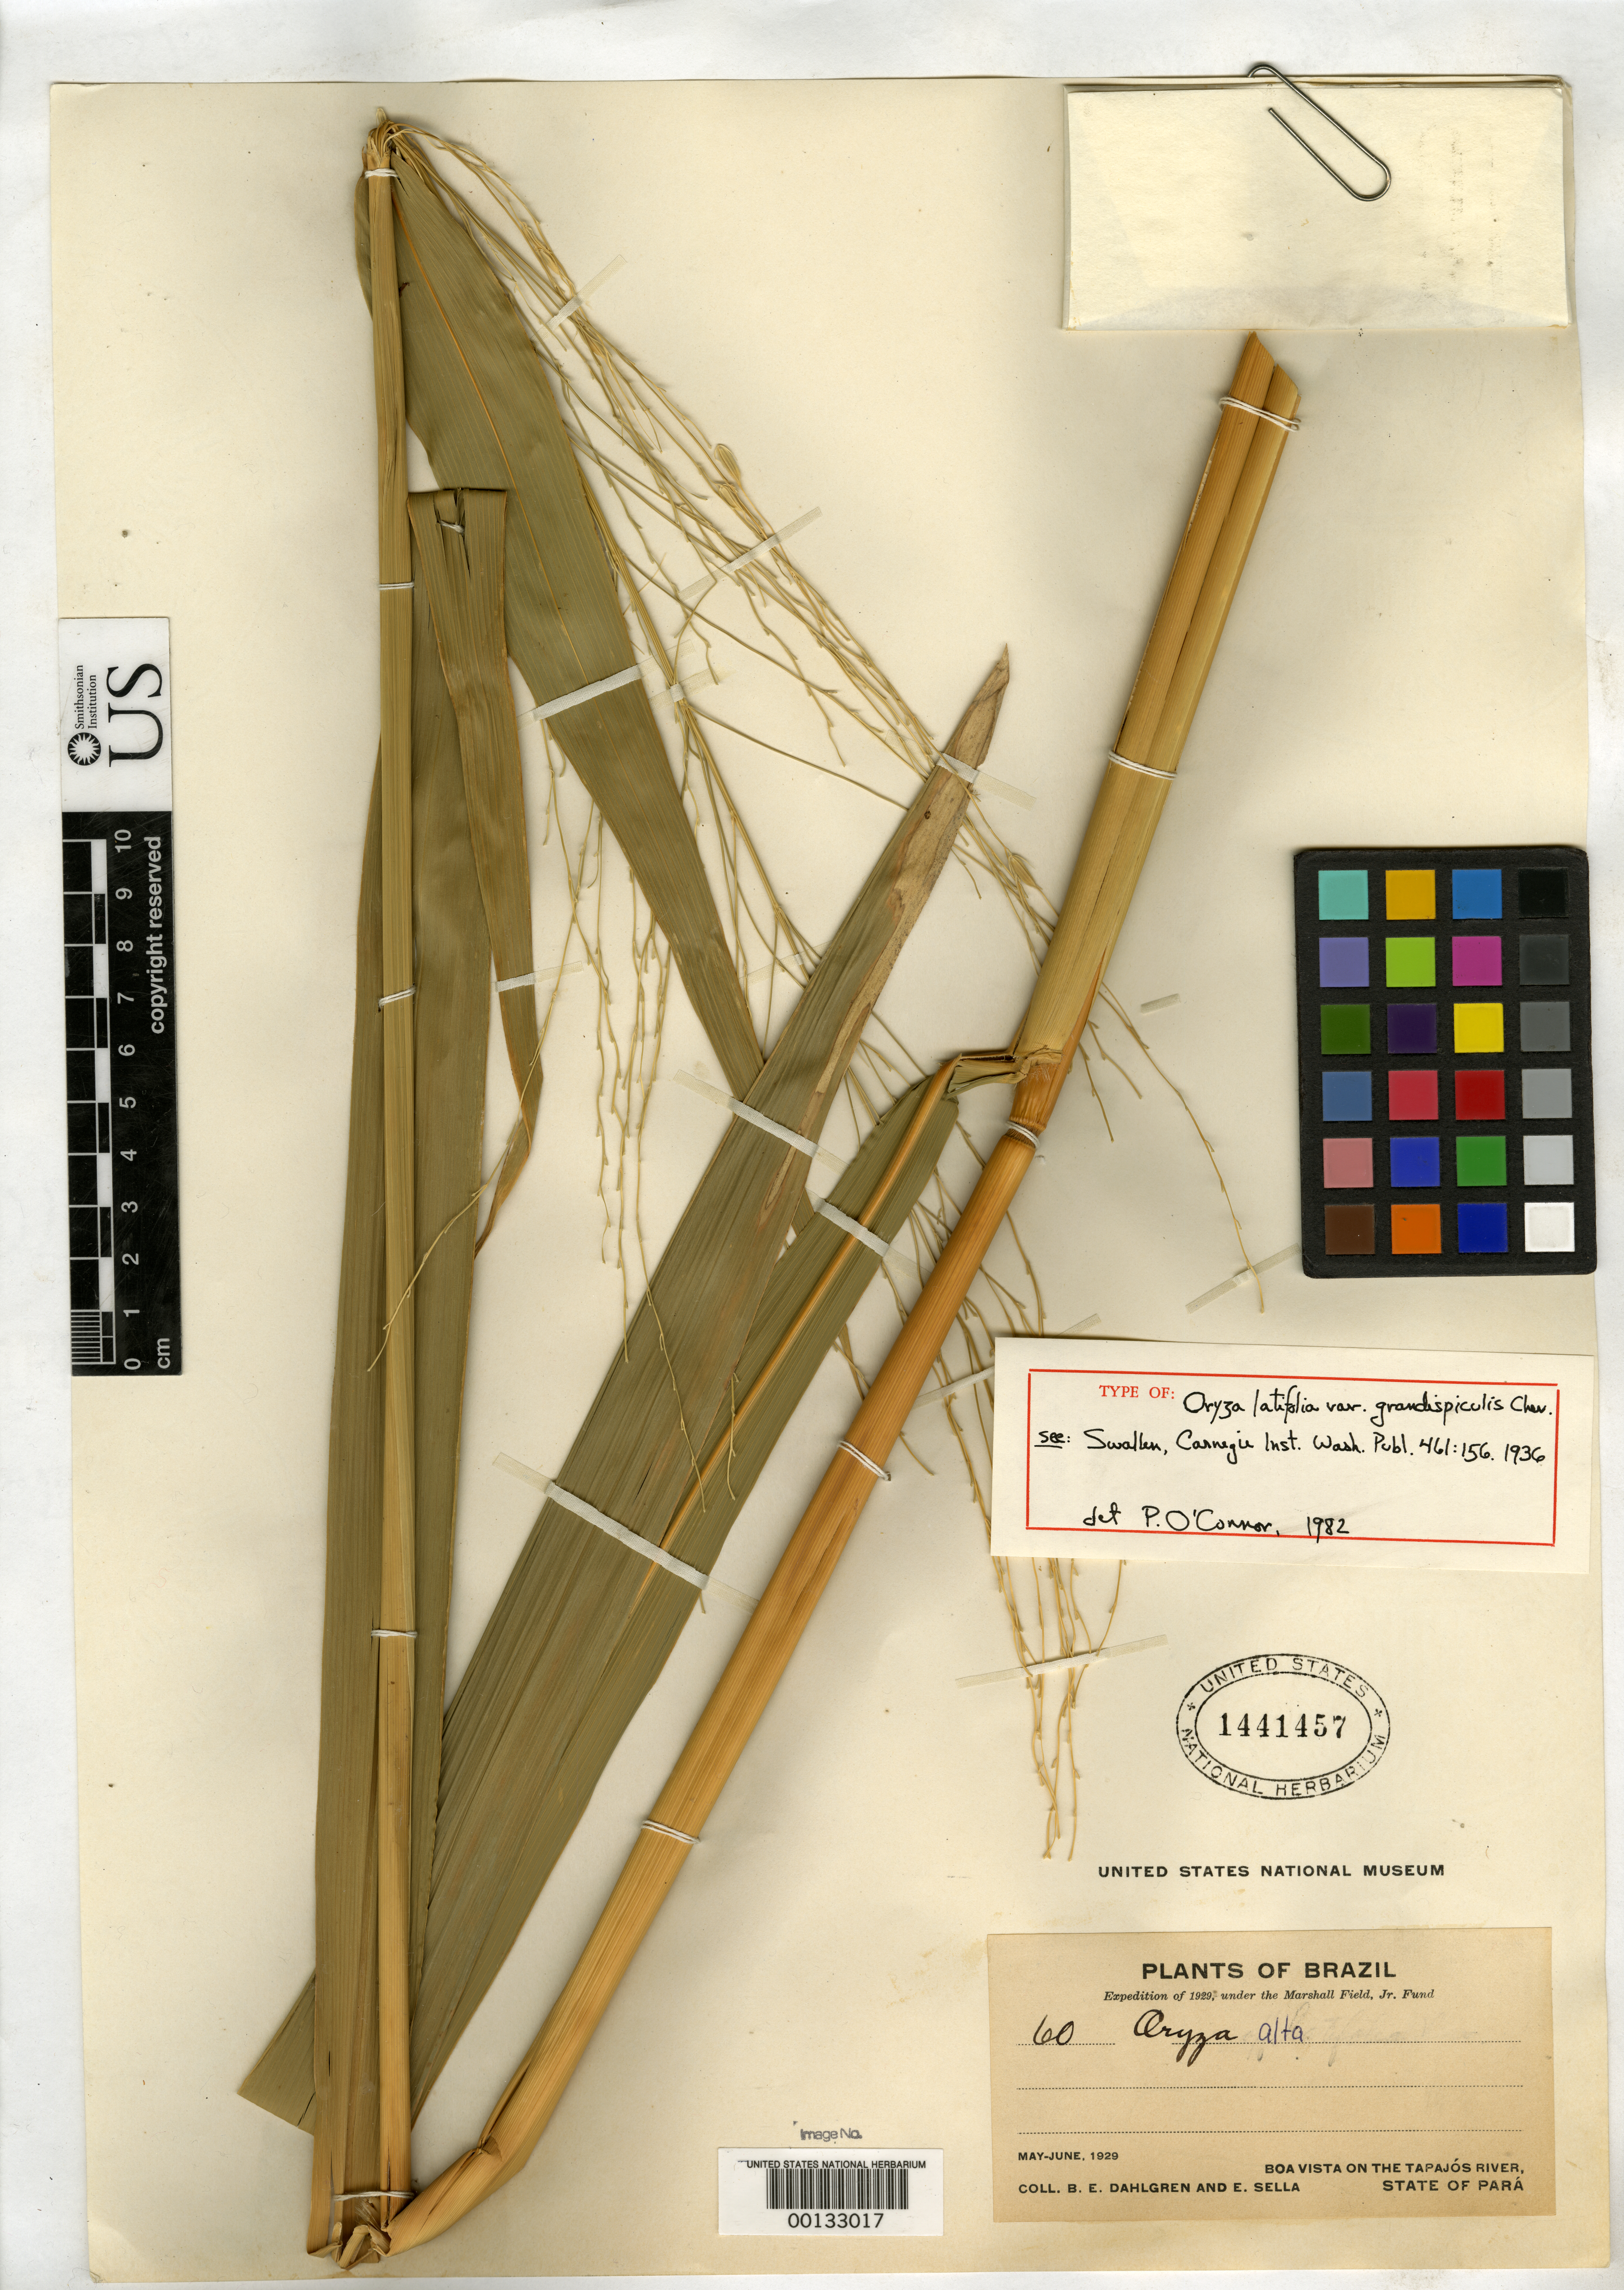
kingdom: Plantae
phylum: Tracheophyta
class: Liliopsida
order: Poales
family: Poaceae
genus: Oryza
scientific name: Oryza latifolia var. grandispiculis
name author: A. Chev.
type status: Isosyntype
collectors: B. E. Dahlgren & E. Sella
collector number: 60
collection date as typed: May 1929 to -- Jun 1929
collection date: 1929-05/1929-06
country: Brazil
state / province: Pará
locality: Boa Vista on the Tapajos River.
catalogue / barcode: US 1441457